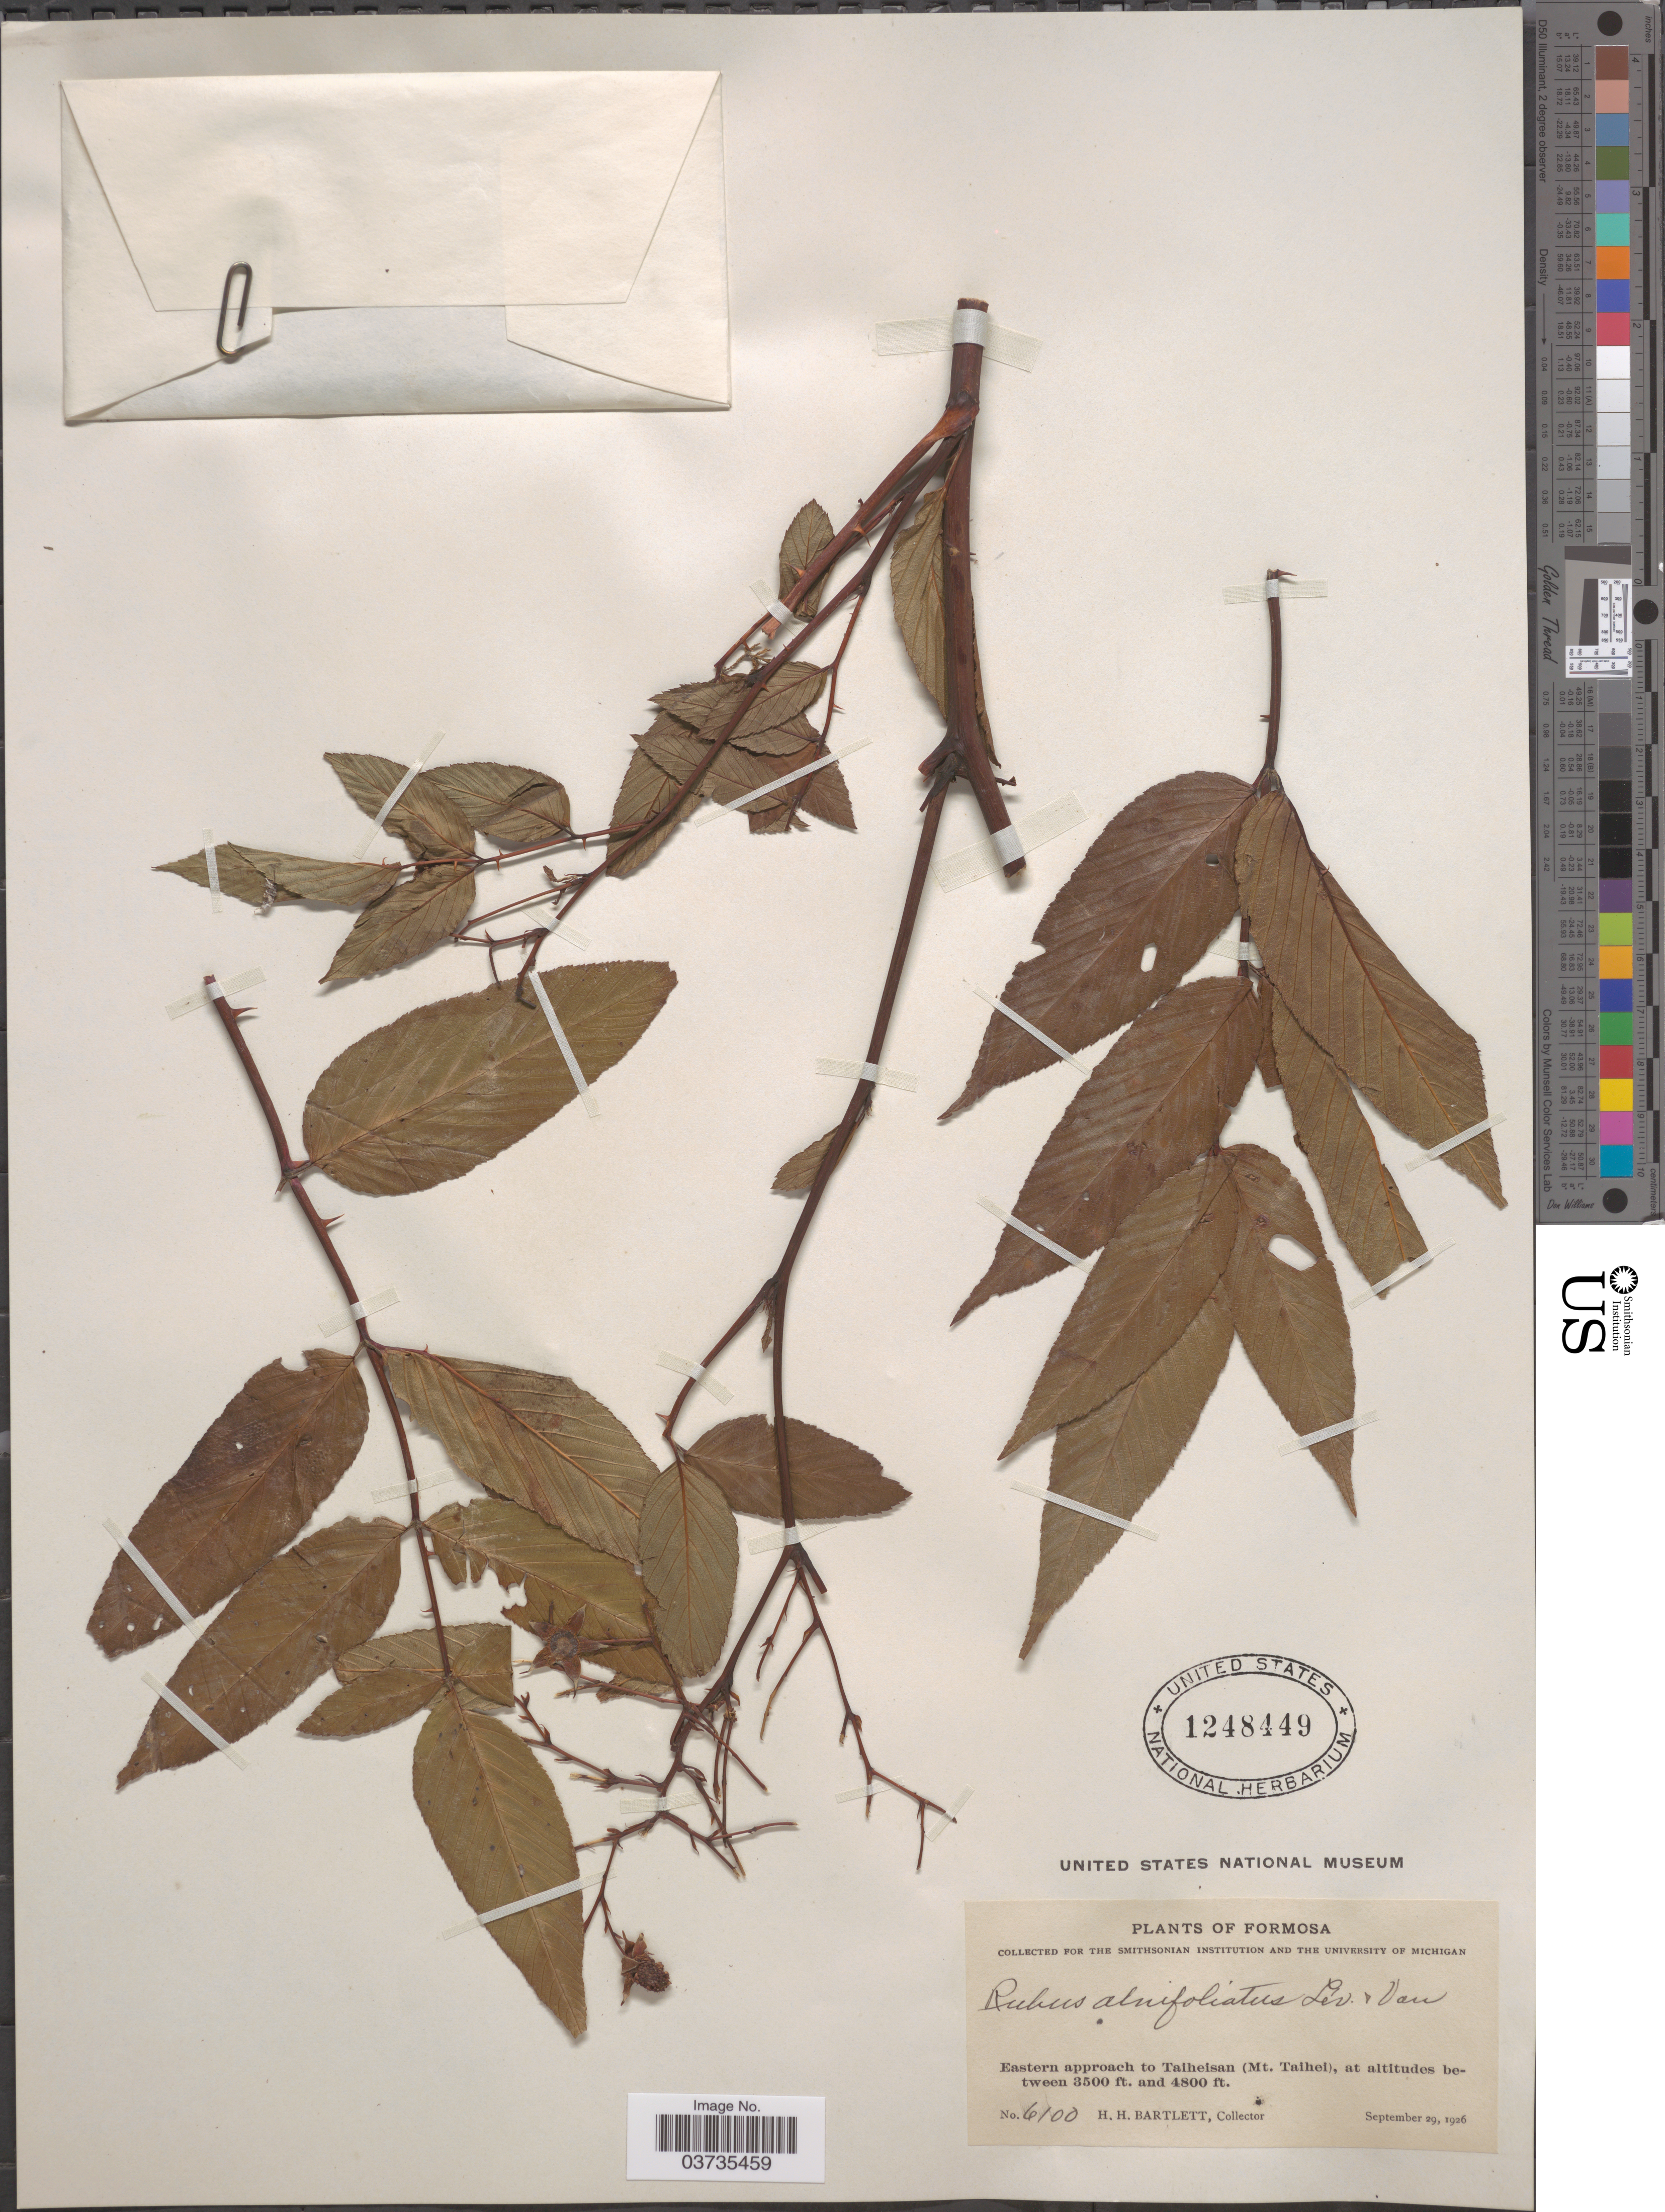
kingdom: Plantae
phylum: Tracheophyta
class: Magnoliopsida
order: Rosales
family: Rosaceae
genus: Rubus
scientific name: Rubus alnifoliolatus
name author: H. Lév. & Vaniot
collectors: H. H. Bartlett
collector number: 6100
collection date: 1926-09-29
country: Taiwan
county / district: Yilan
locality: Formosa. Eastern approach to Taiheisan (Mt. Taihei).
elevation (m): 1067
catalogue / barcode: US 1248449